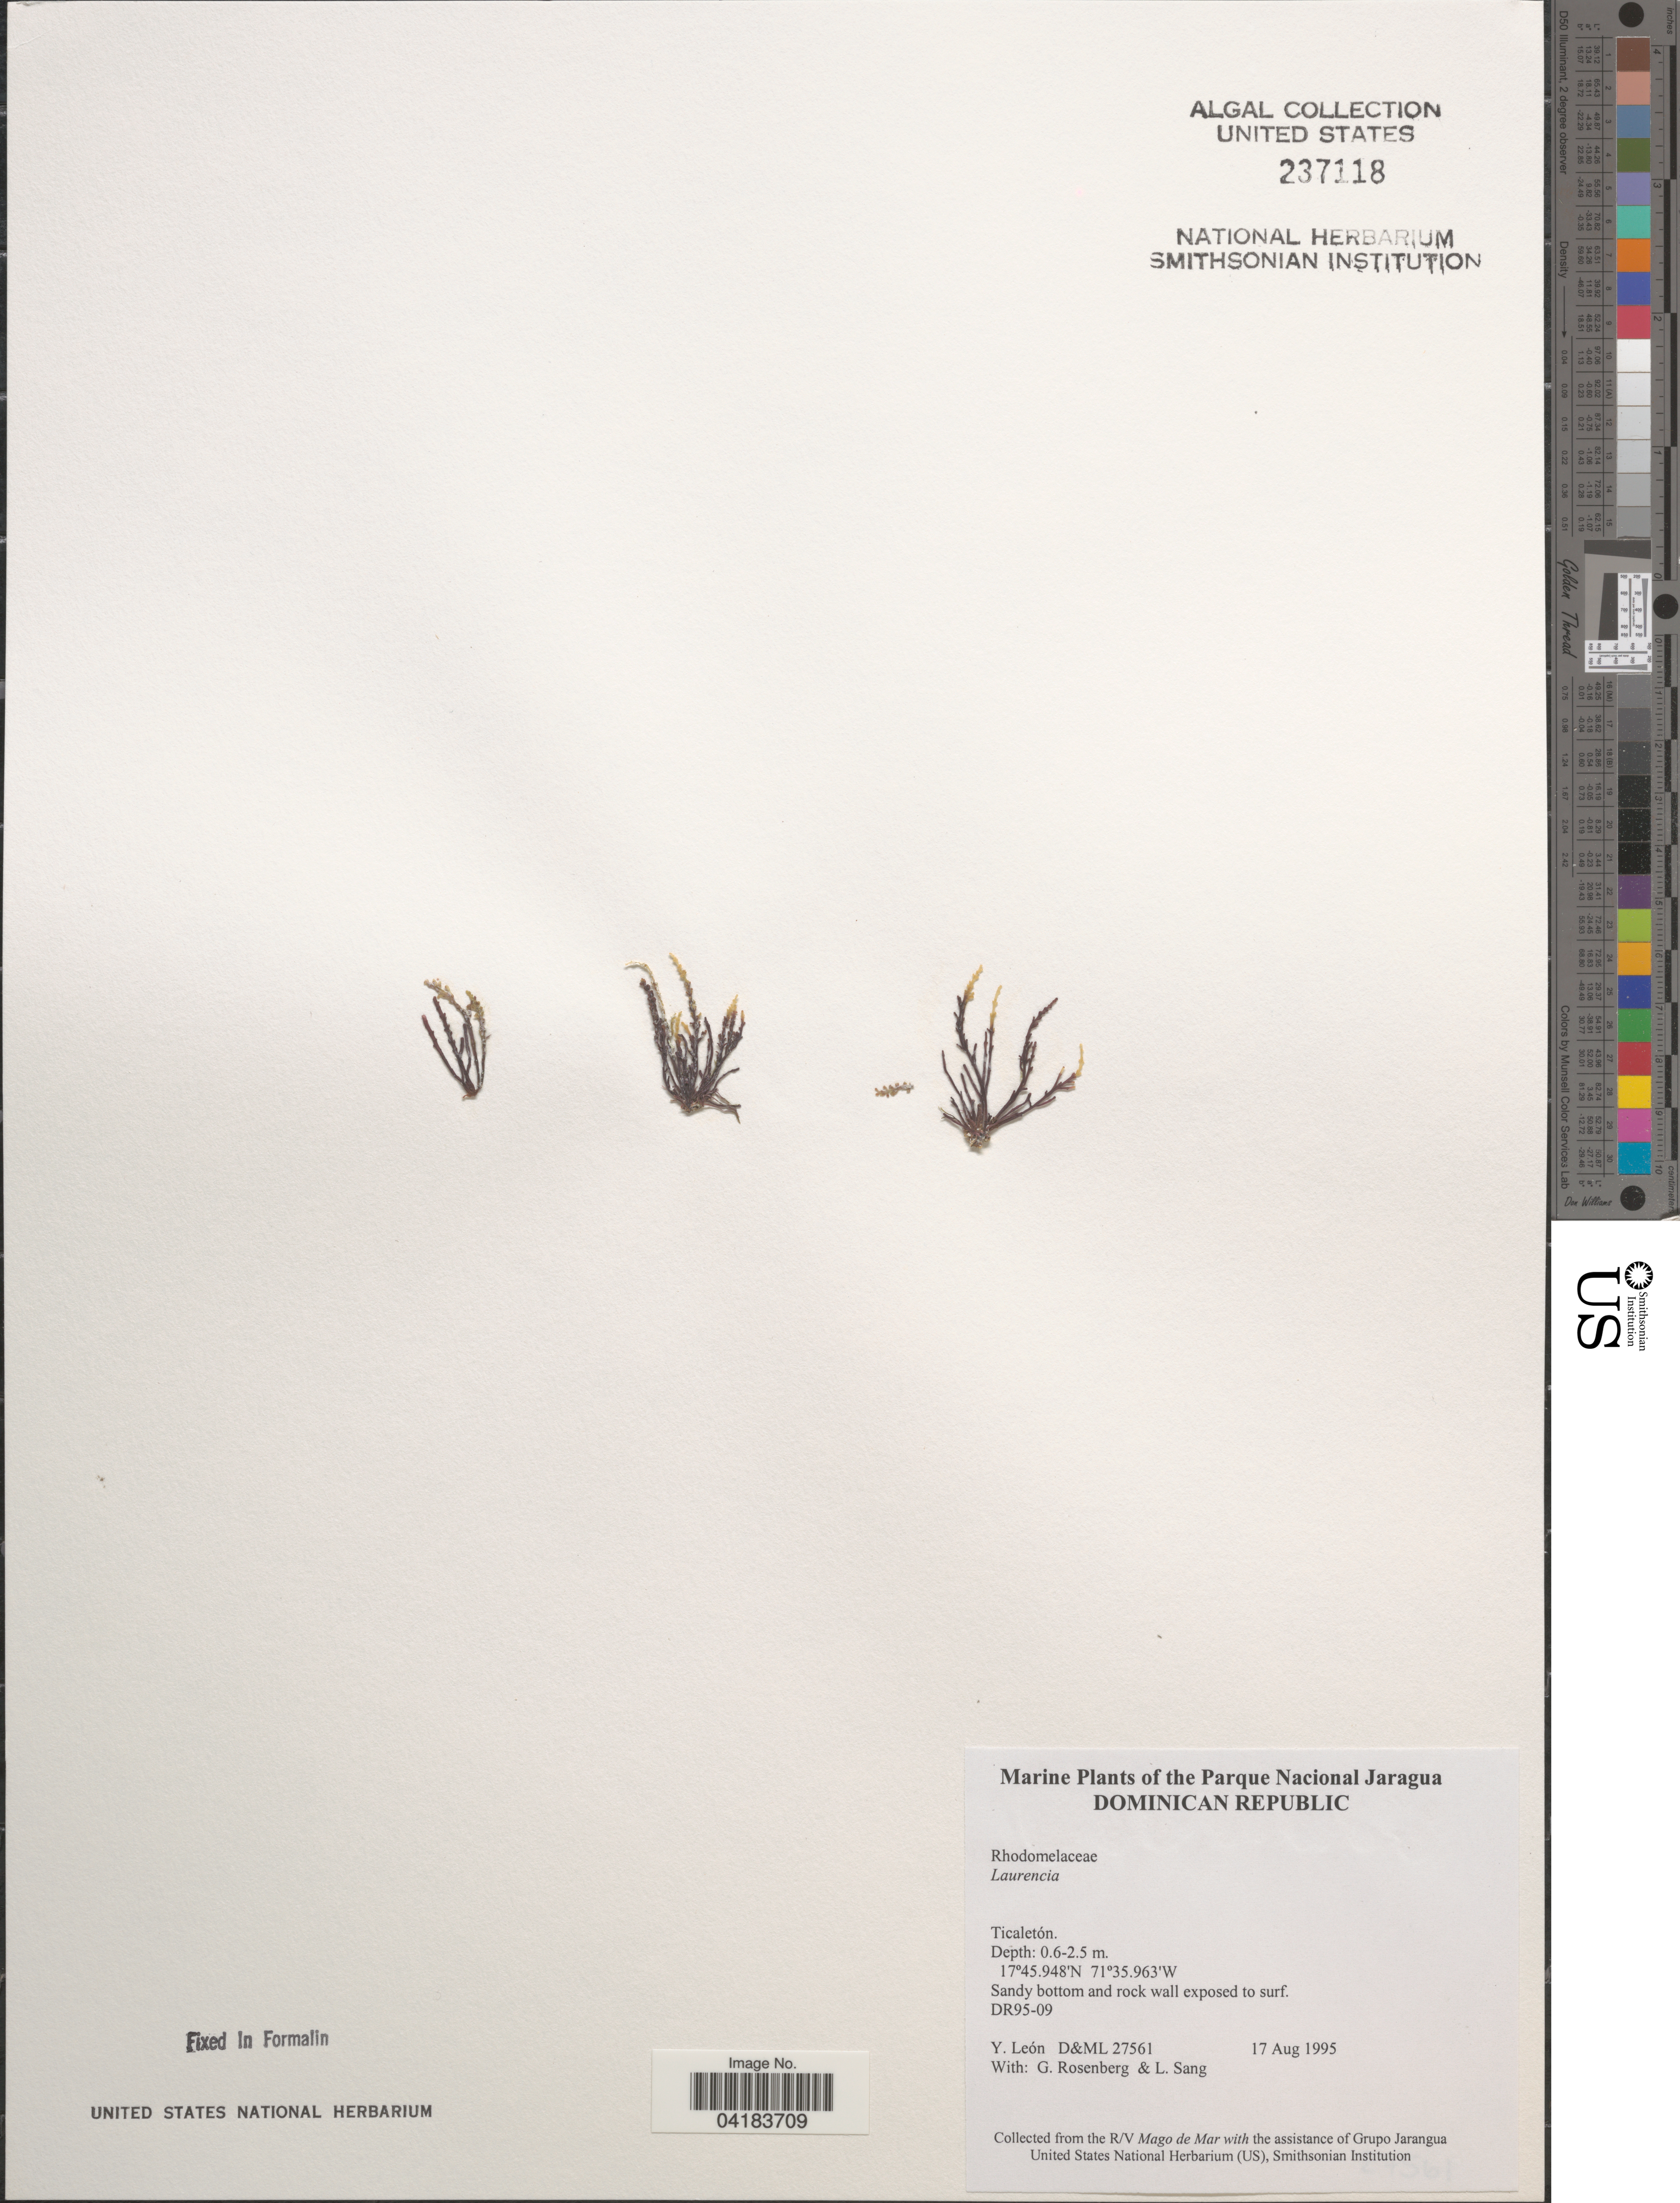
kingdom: Plantae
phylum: Rhodophyta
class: Florideophyceae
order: Ceramiales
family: Rhodomelaceae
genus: Laurencia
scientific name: Laurencia sp.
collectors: Y. León, G. Rosenberg & L. Sang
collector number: D&Ml27561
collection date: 1995-08-17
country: Dominican Republic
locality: The Parque Nacional Jaragua. Ticaletón.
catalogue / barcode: US 237118